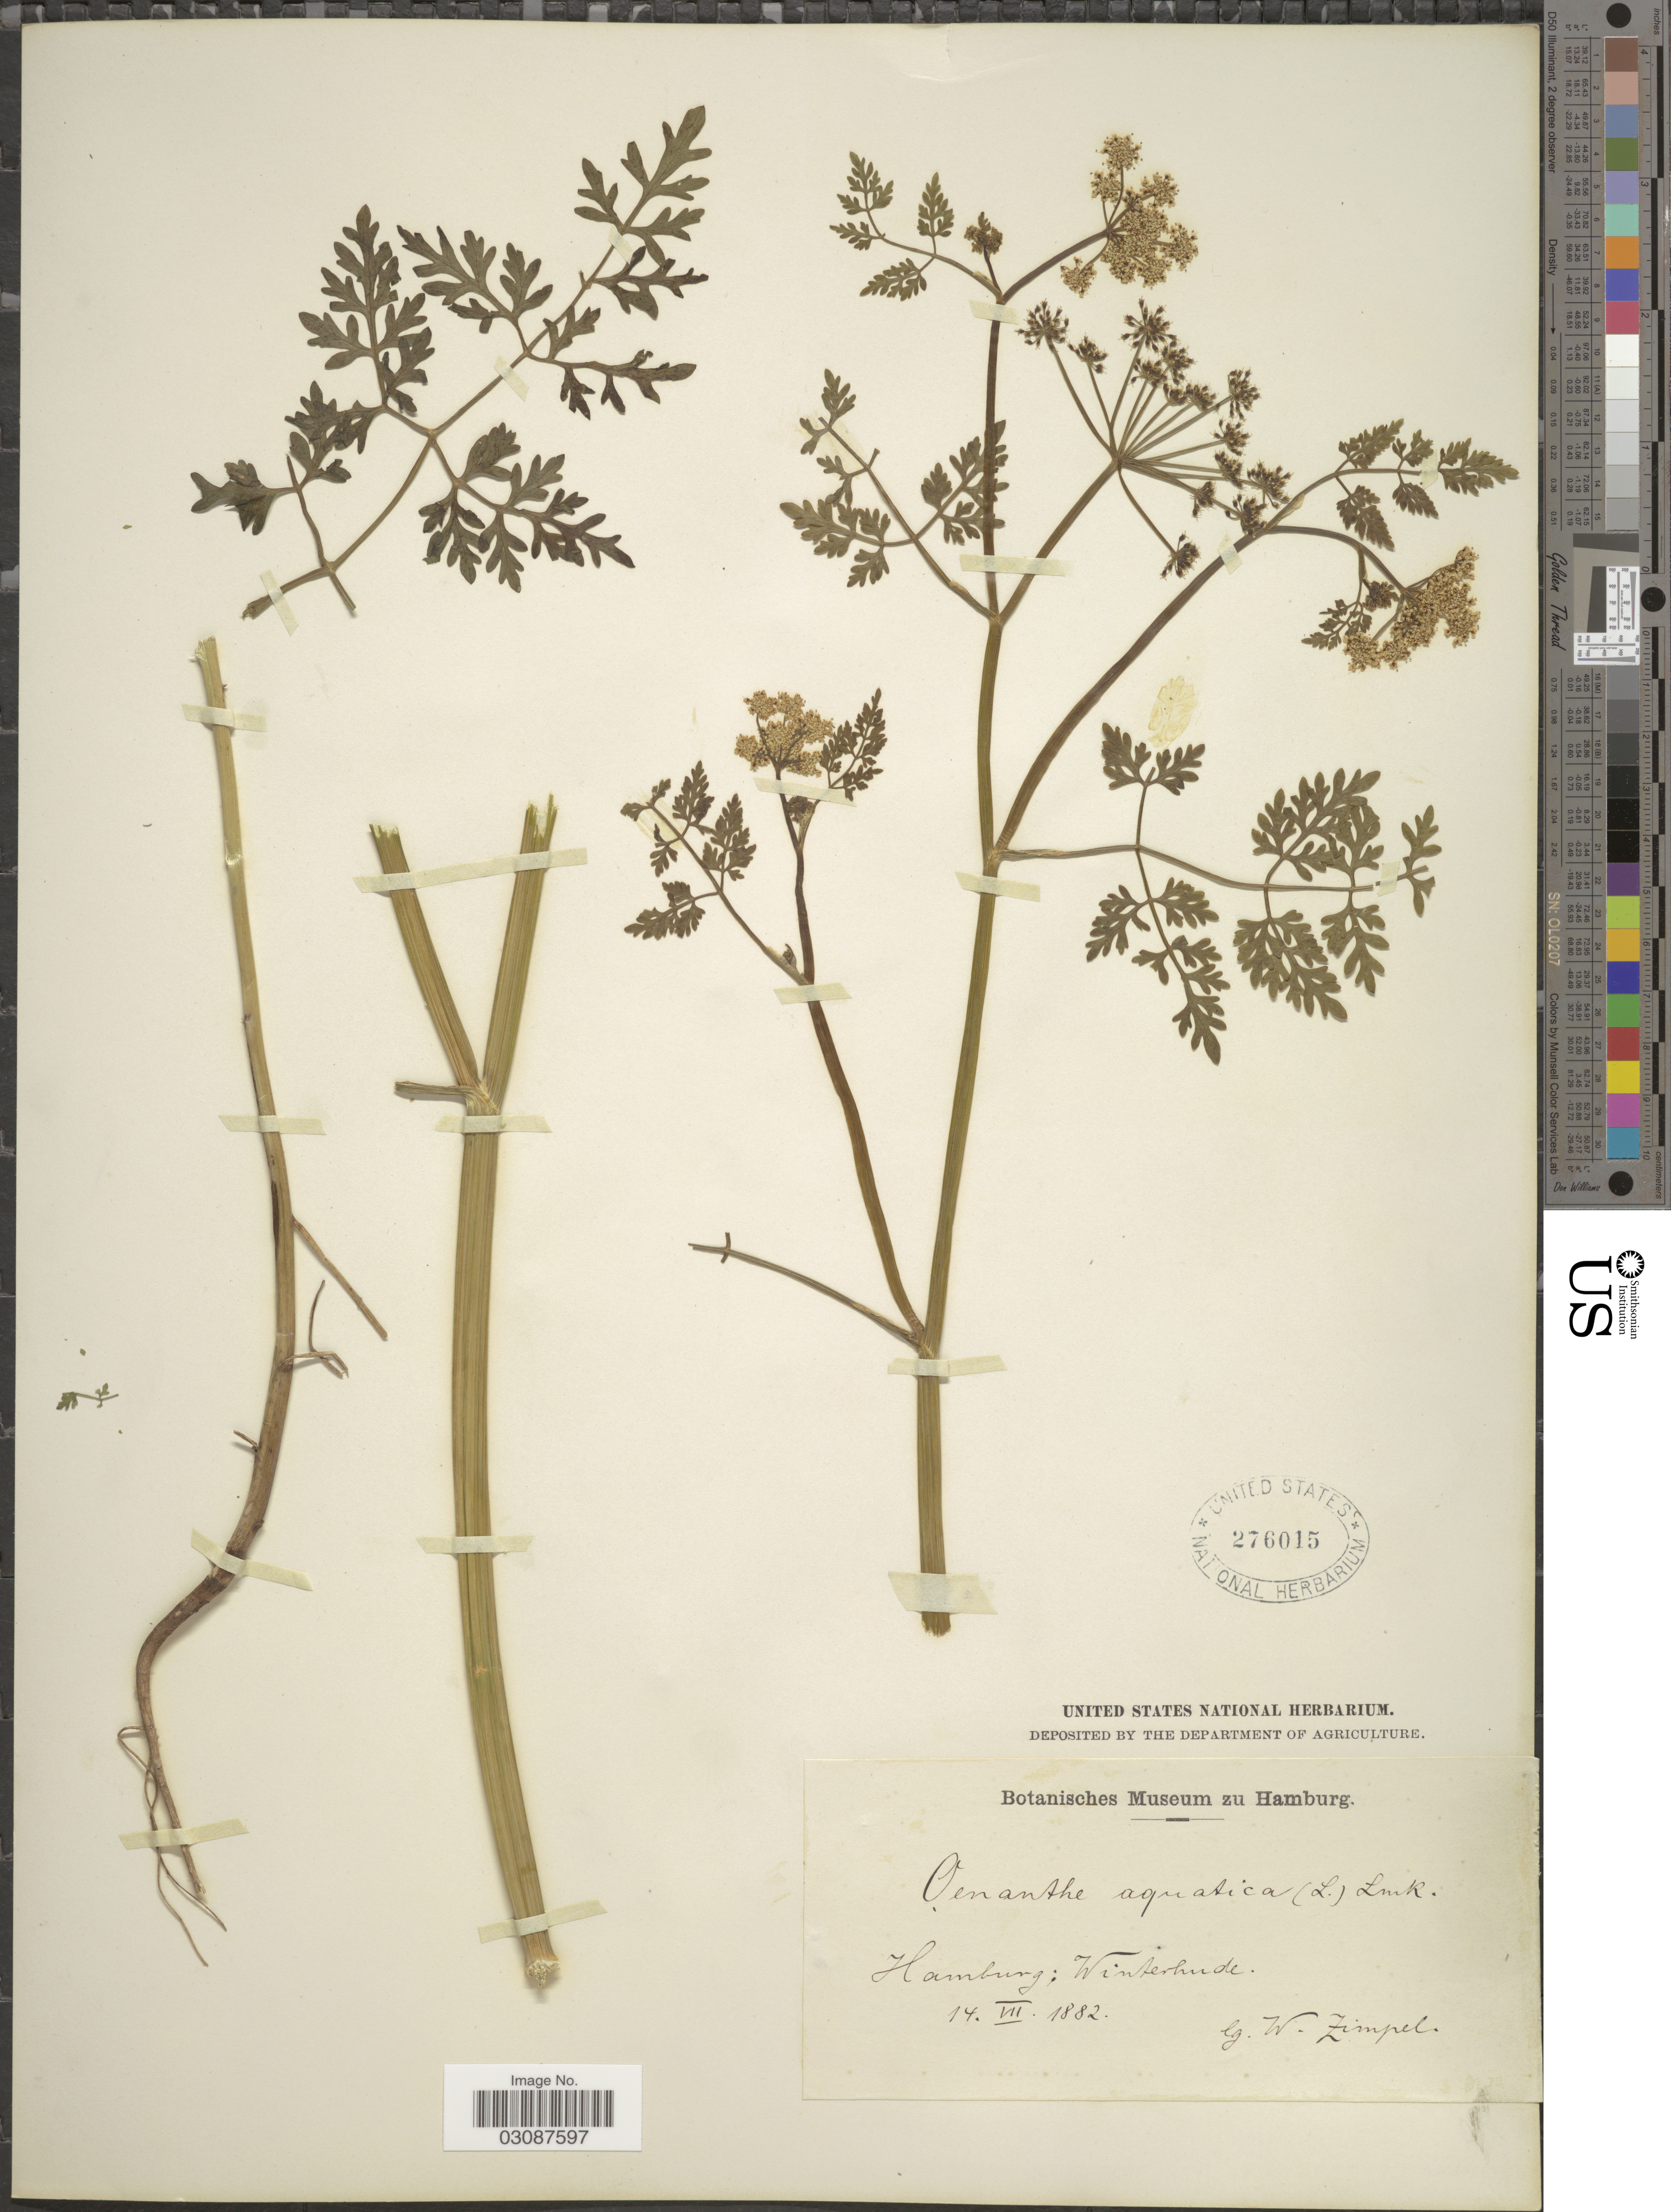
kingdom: Plantae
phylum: Tracheophyta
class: Magnoliopsida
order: Apiales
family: Apiaceae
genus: Oenanthe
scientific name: Oenanthe aquatica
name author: Lam.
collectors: W. Zimpel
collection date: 1882-07-14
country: Germany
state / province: Hamburg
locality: Winterhude.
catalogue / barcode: US 276015